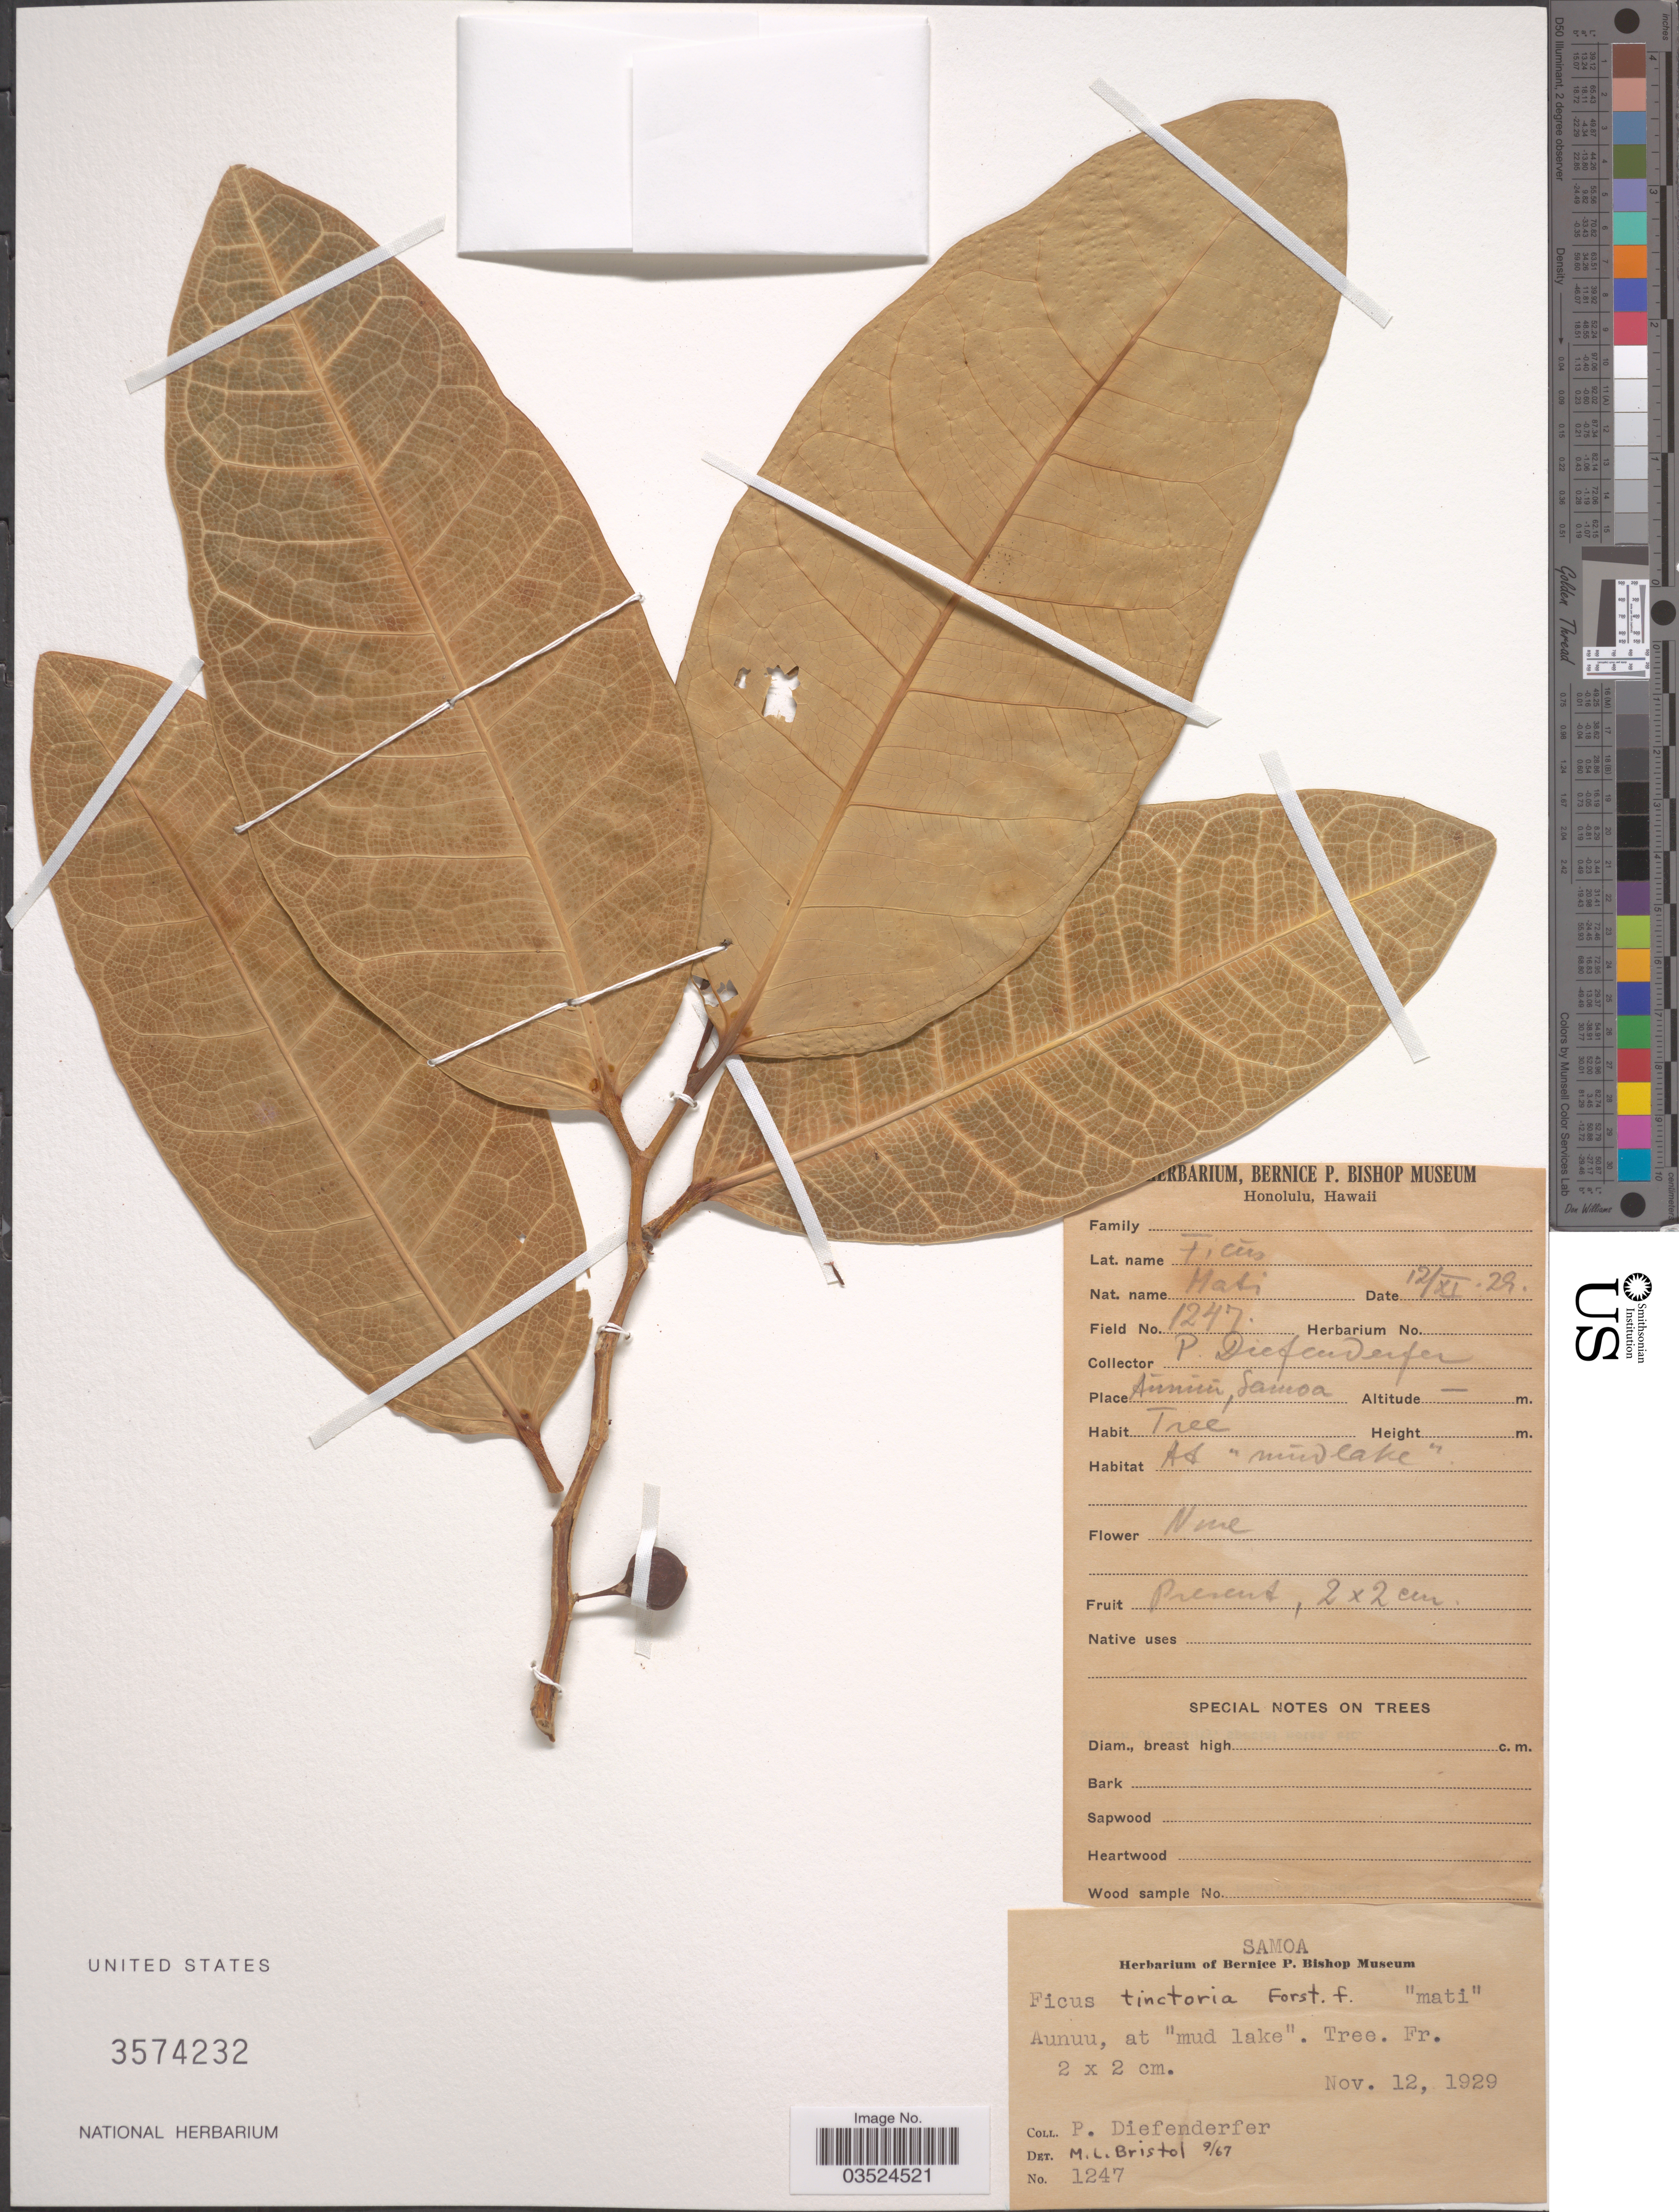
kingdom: Plantae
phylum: Tracheophyta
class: Magnoliopsida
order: Rosales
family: Moraceae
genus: Ficus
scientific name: Ficus tinctoria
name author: G. Forst.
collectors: P. Diefenderfer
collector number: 1247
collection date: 1929-11-12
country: American Samoa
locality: Samoa. Aunuu, at 'mud lake'.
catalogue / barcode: US 3574232